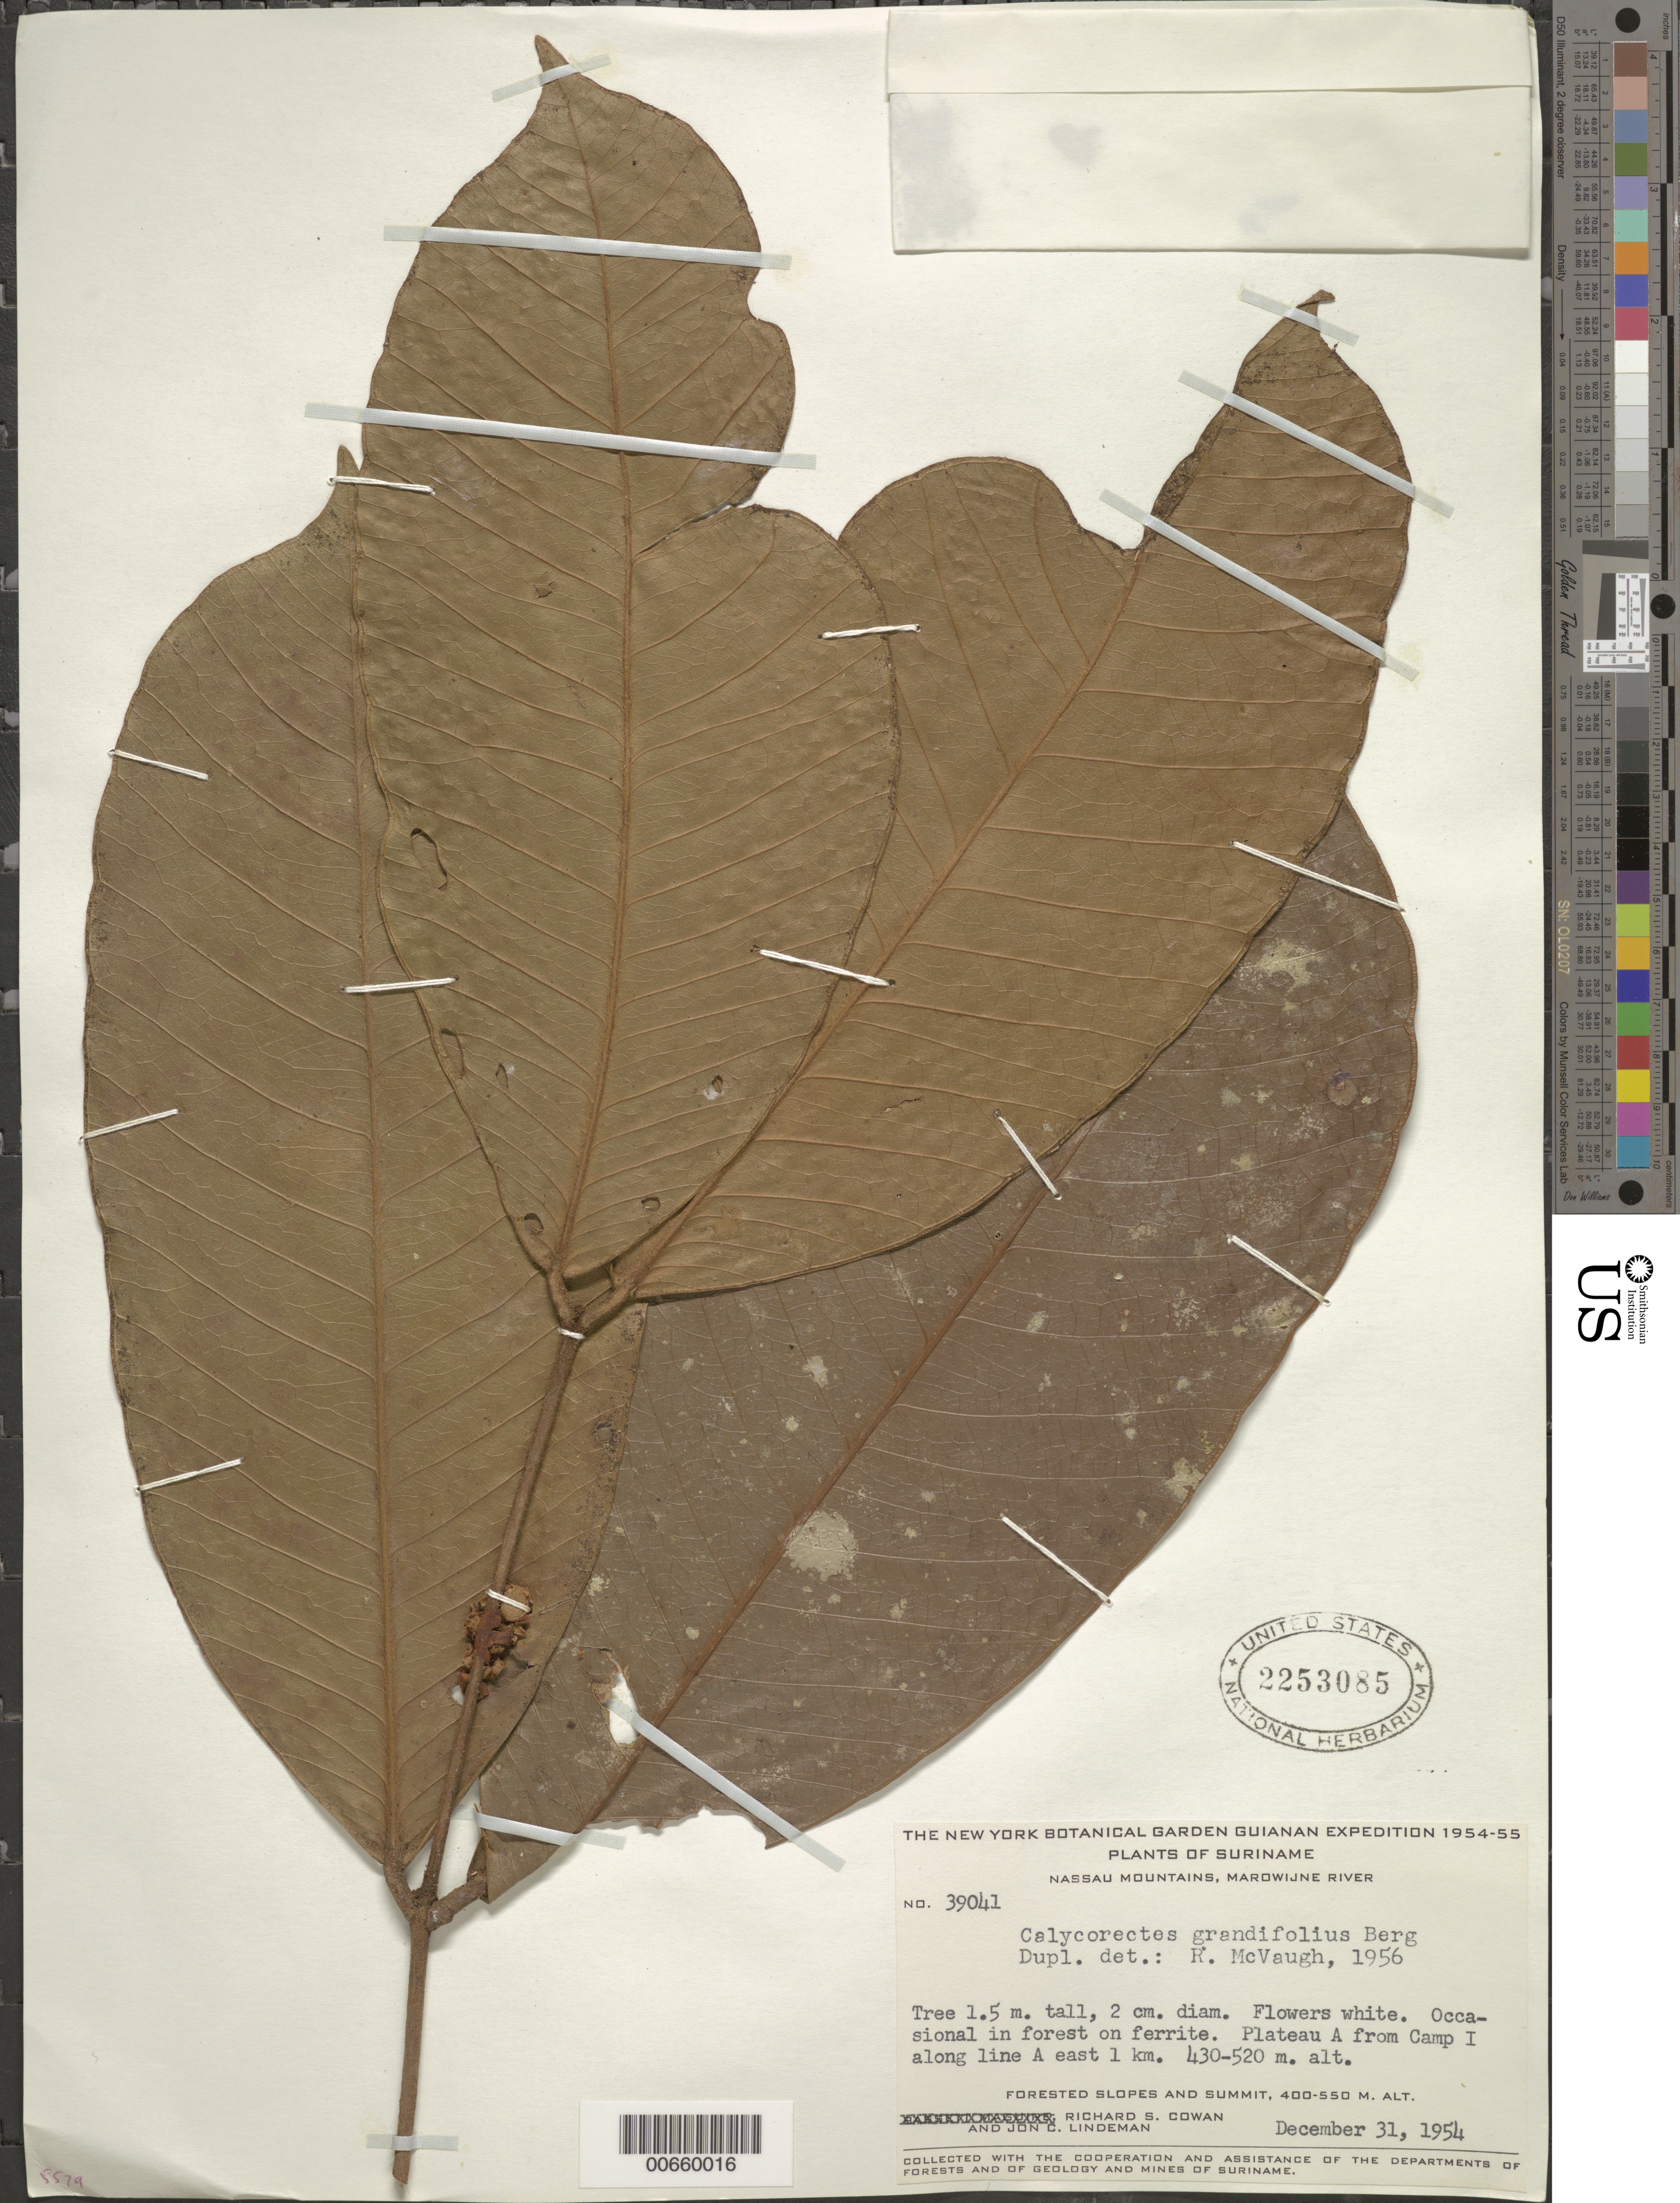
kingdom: Plantae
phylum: Tracheophyta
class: Magnoliopsida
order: Myrtales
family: Myrtaceae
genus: Eugenia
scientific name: Eugenia neograndifolia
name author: Mattos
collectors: R. S. Cowan & J. C. Lindeman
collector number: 39041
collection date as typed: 31-Dec-54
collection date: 1954-12-31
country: Suriname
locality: Nassau Mts., Marowijne R., Plateau A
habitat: Forest on ferrite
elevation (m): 430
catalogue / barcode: US 2253085